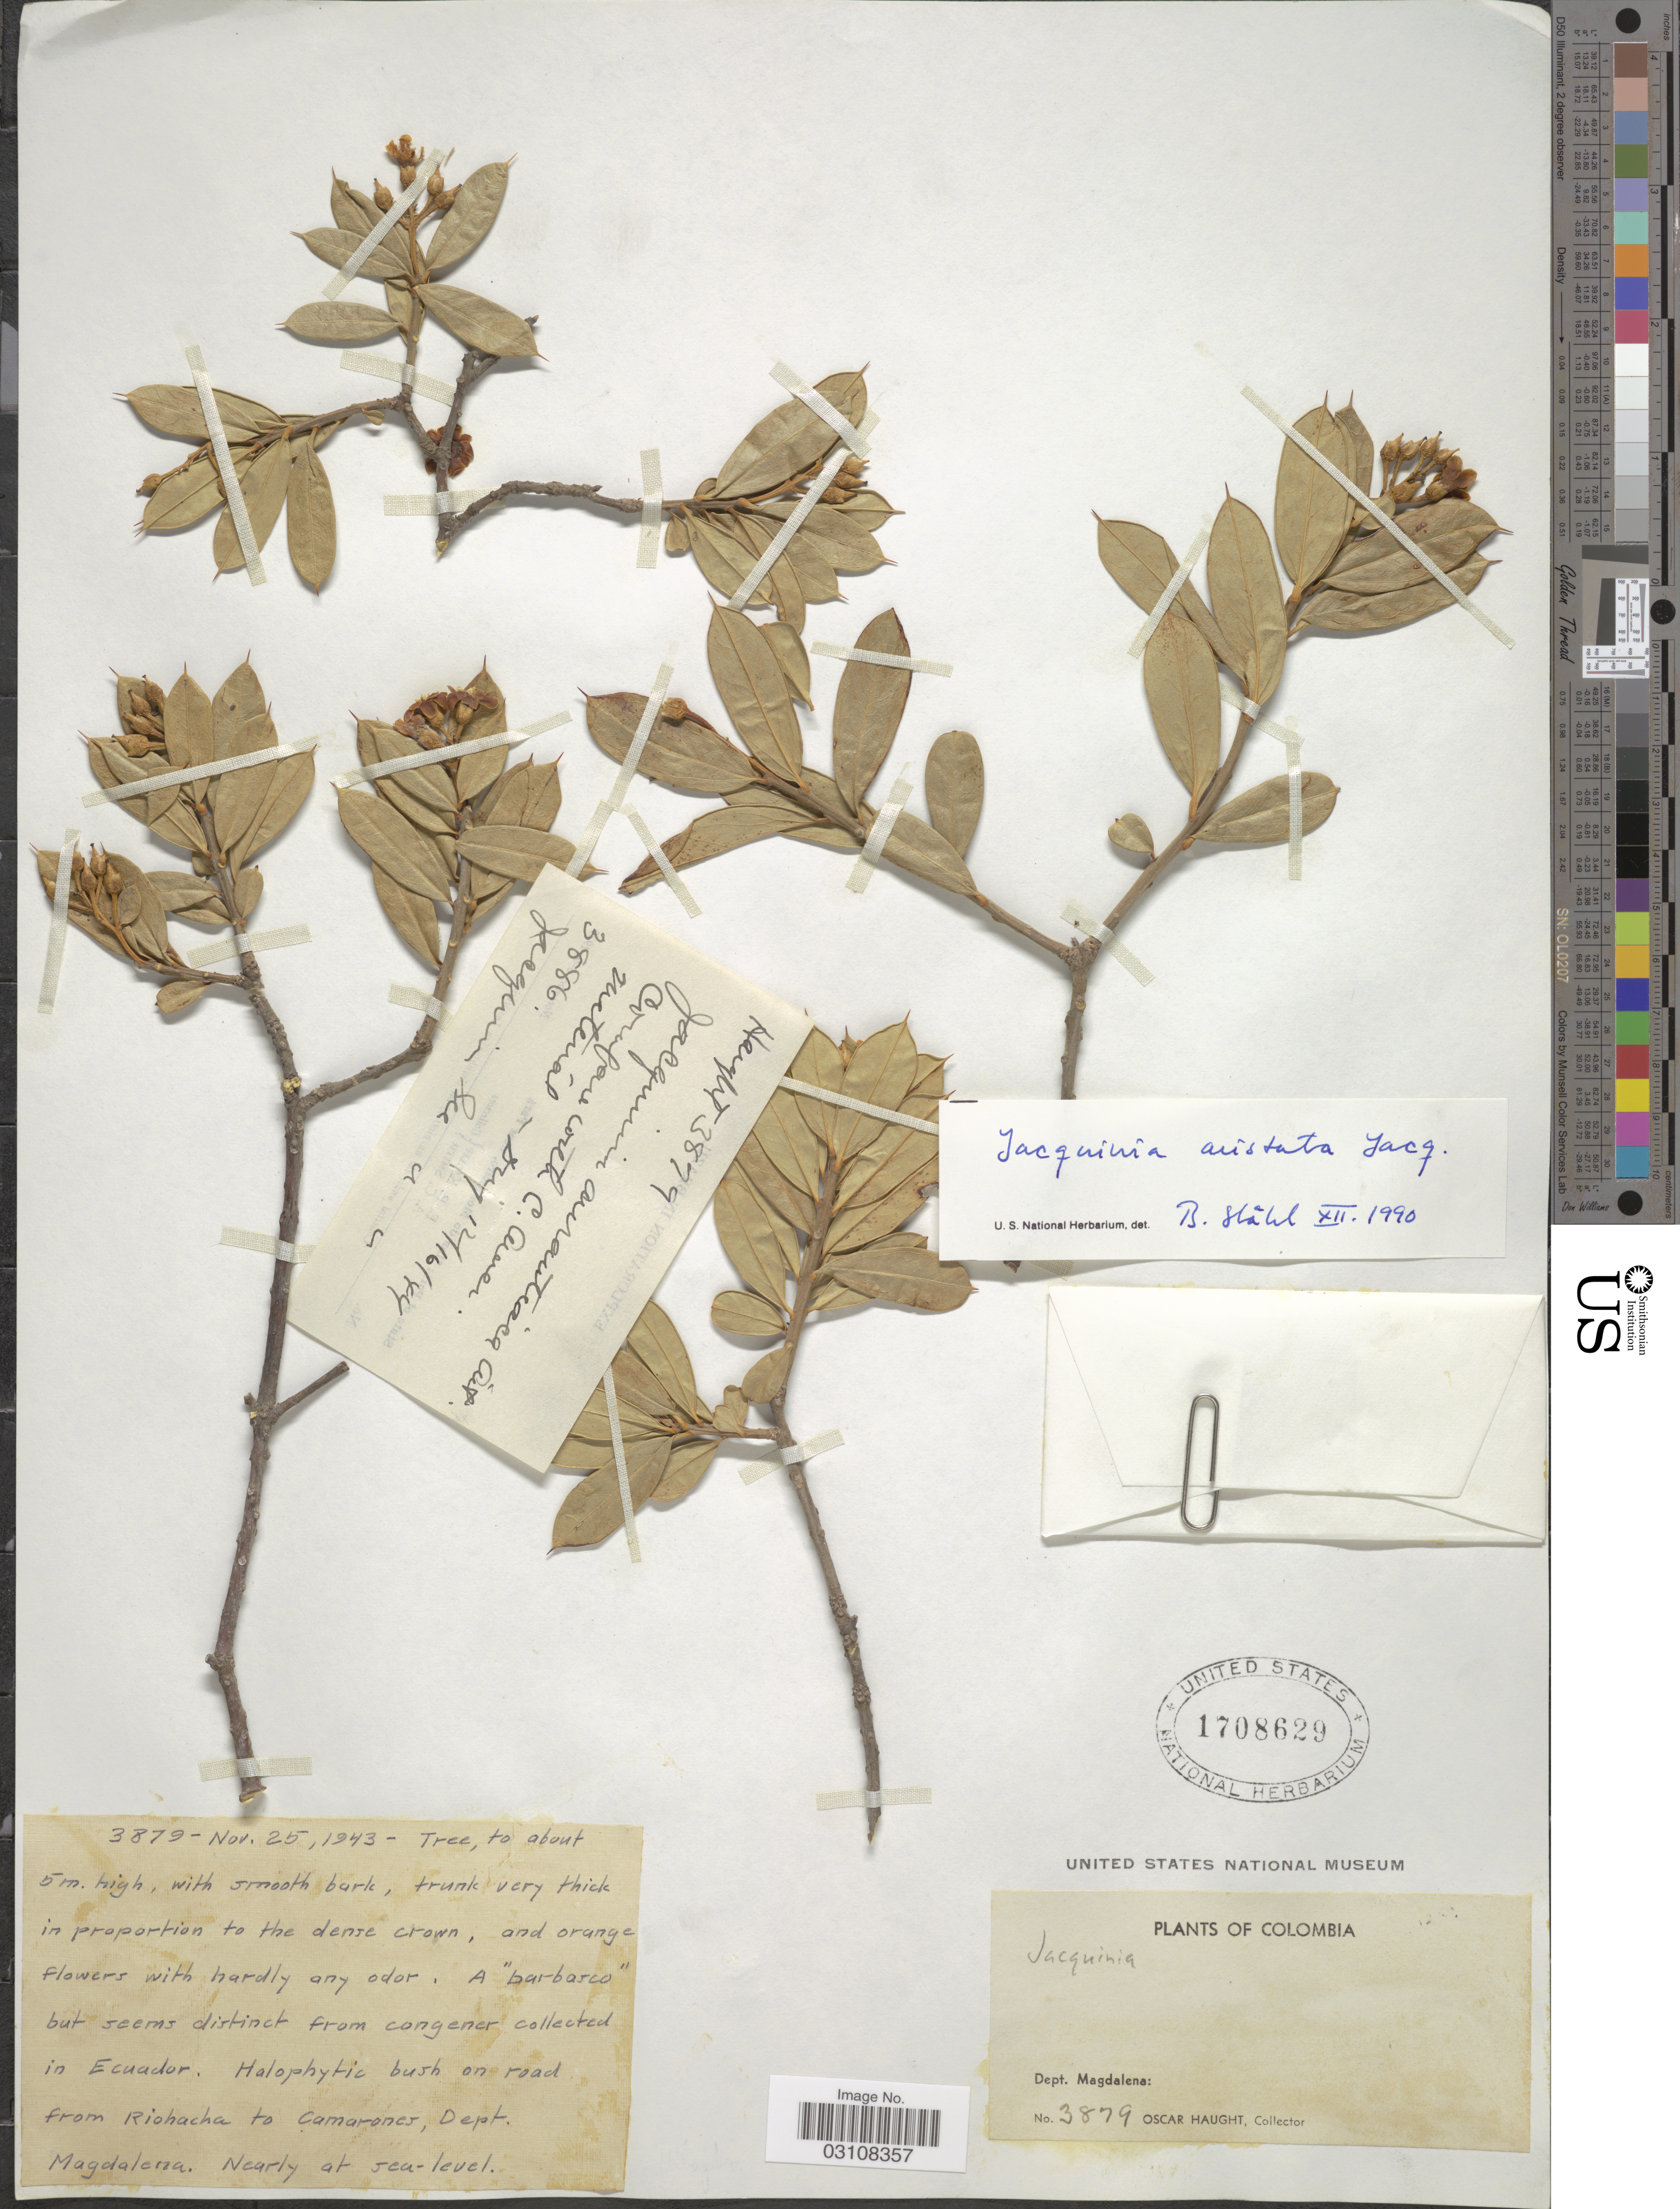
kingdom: Plantae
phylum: Tracheophyta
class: Magnoliopsida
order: Ericales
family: Primulaceae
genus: Bonellia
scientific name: Bonellia frutescens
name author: (Mill.) B. Ståhl & Källersjö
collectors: O. Haught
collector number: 3879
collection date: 1943-11-25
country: Colombia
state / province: Magdalena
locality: Dept. Magdalena, from Riohacha to Camarones.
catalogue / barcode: US 1708629